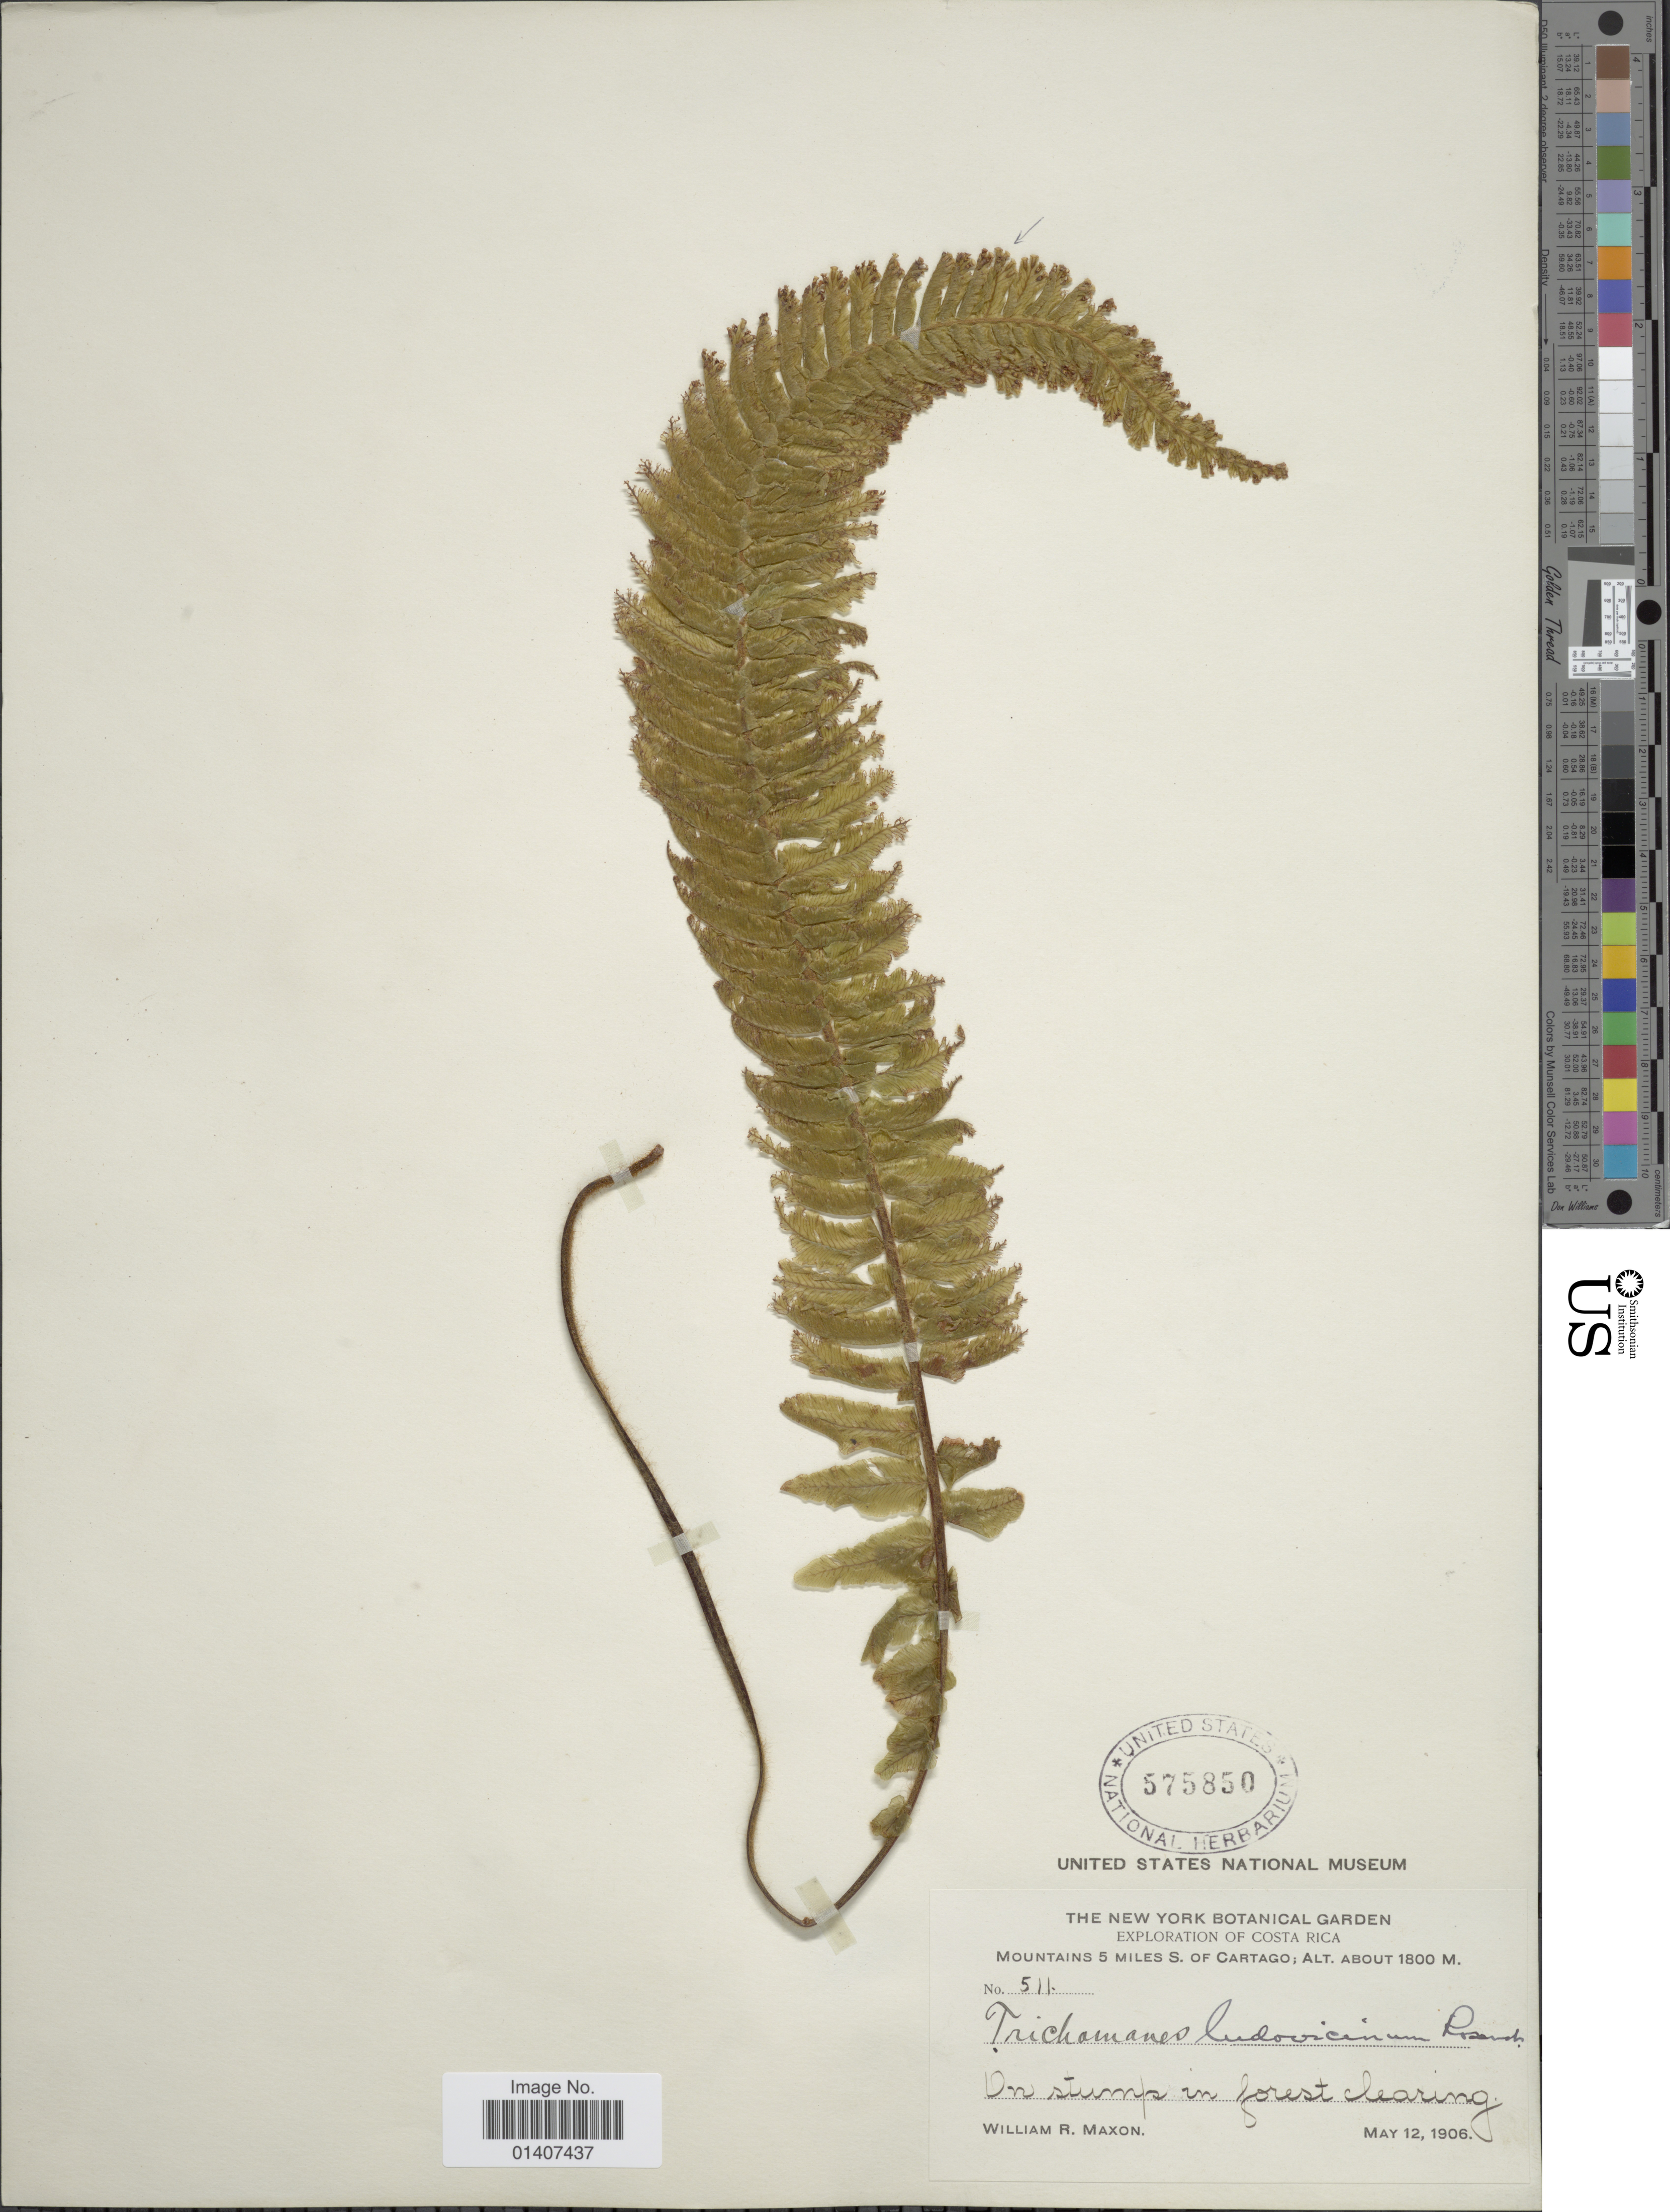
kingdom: Plantae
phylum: Tracheophyta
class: Polypodiopsida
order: Hymenophyllales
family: Hymenophyllaceae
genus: Trichomanes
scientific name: Trichomanes ludovicinum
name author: Rosenst.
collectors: W. R. Maxon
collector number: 511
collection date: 1906-05-12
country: Costa Rica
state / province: Cartago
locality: Mountains 5 miles S. of Cartago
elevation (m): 1800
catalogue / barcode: US 575850